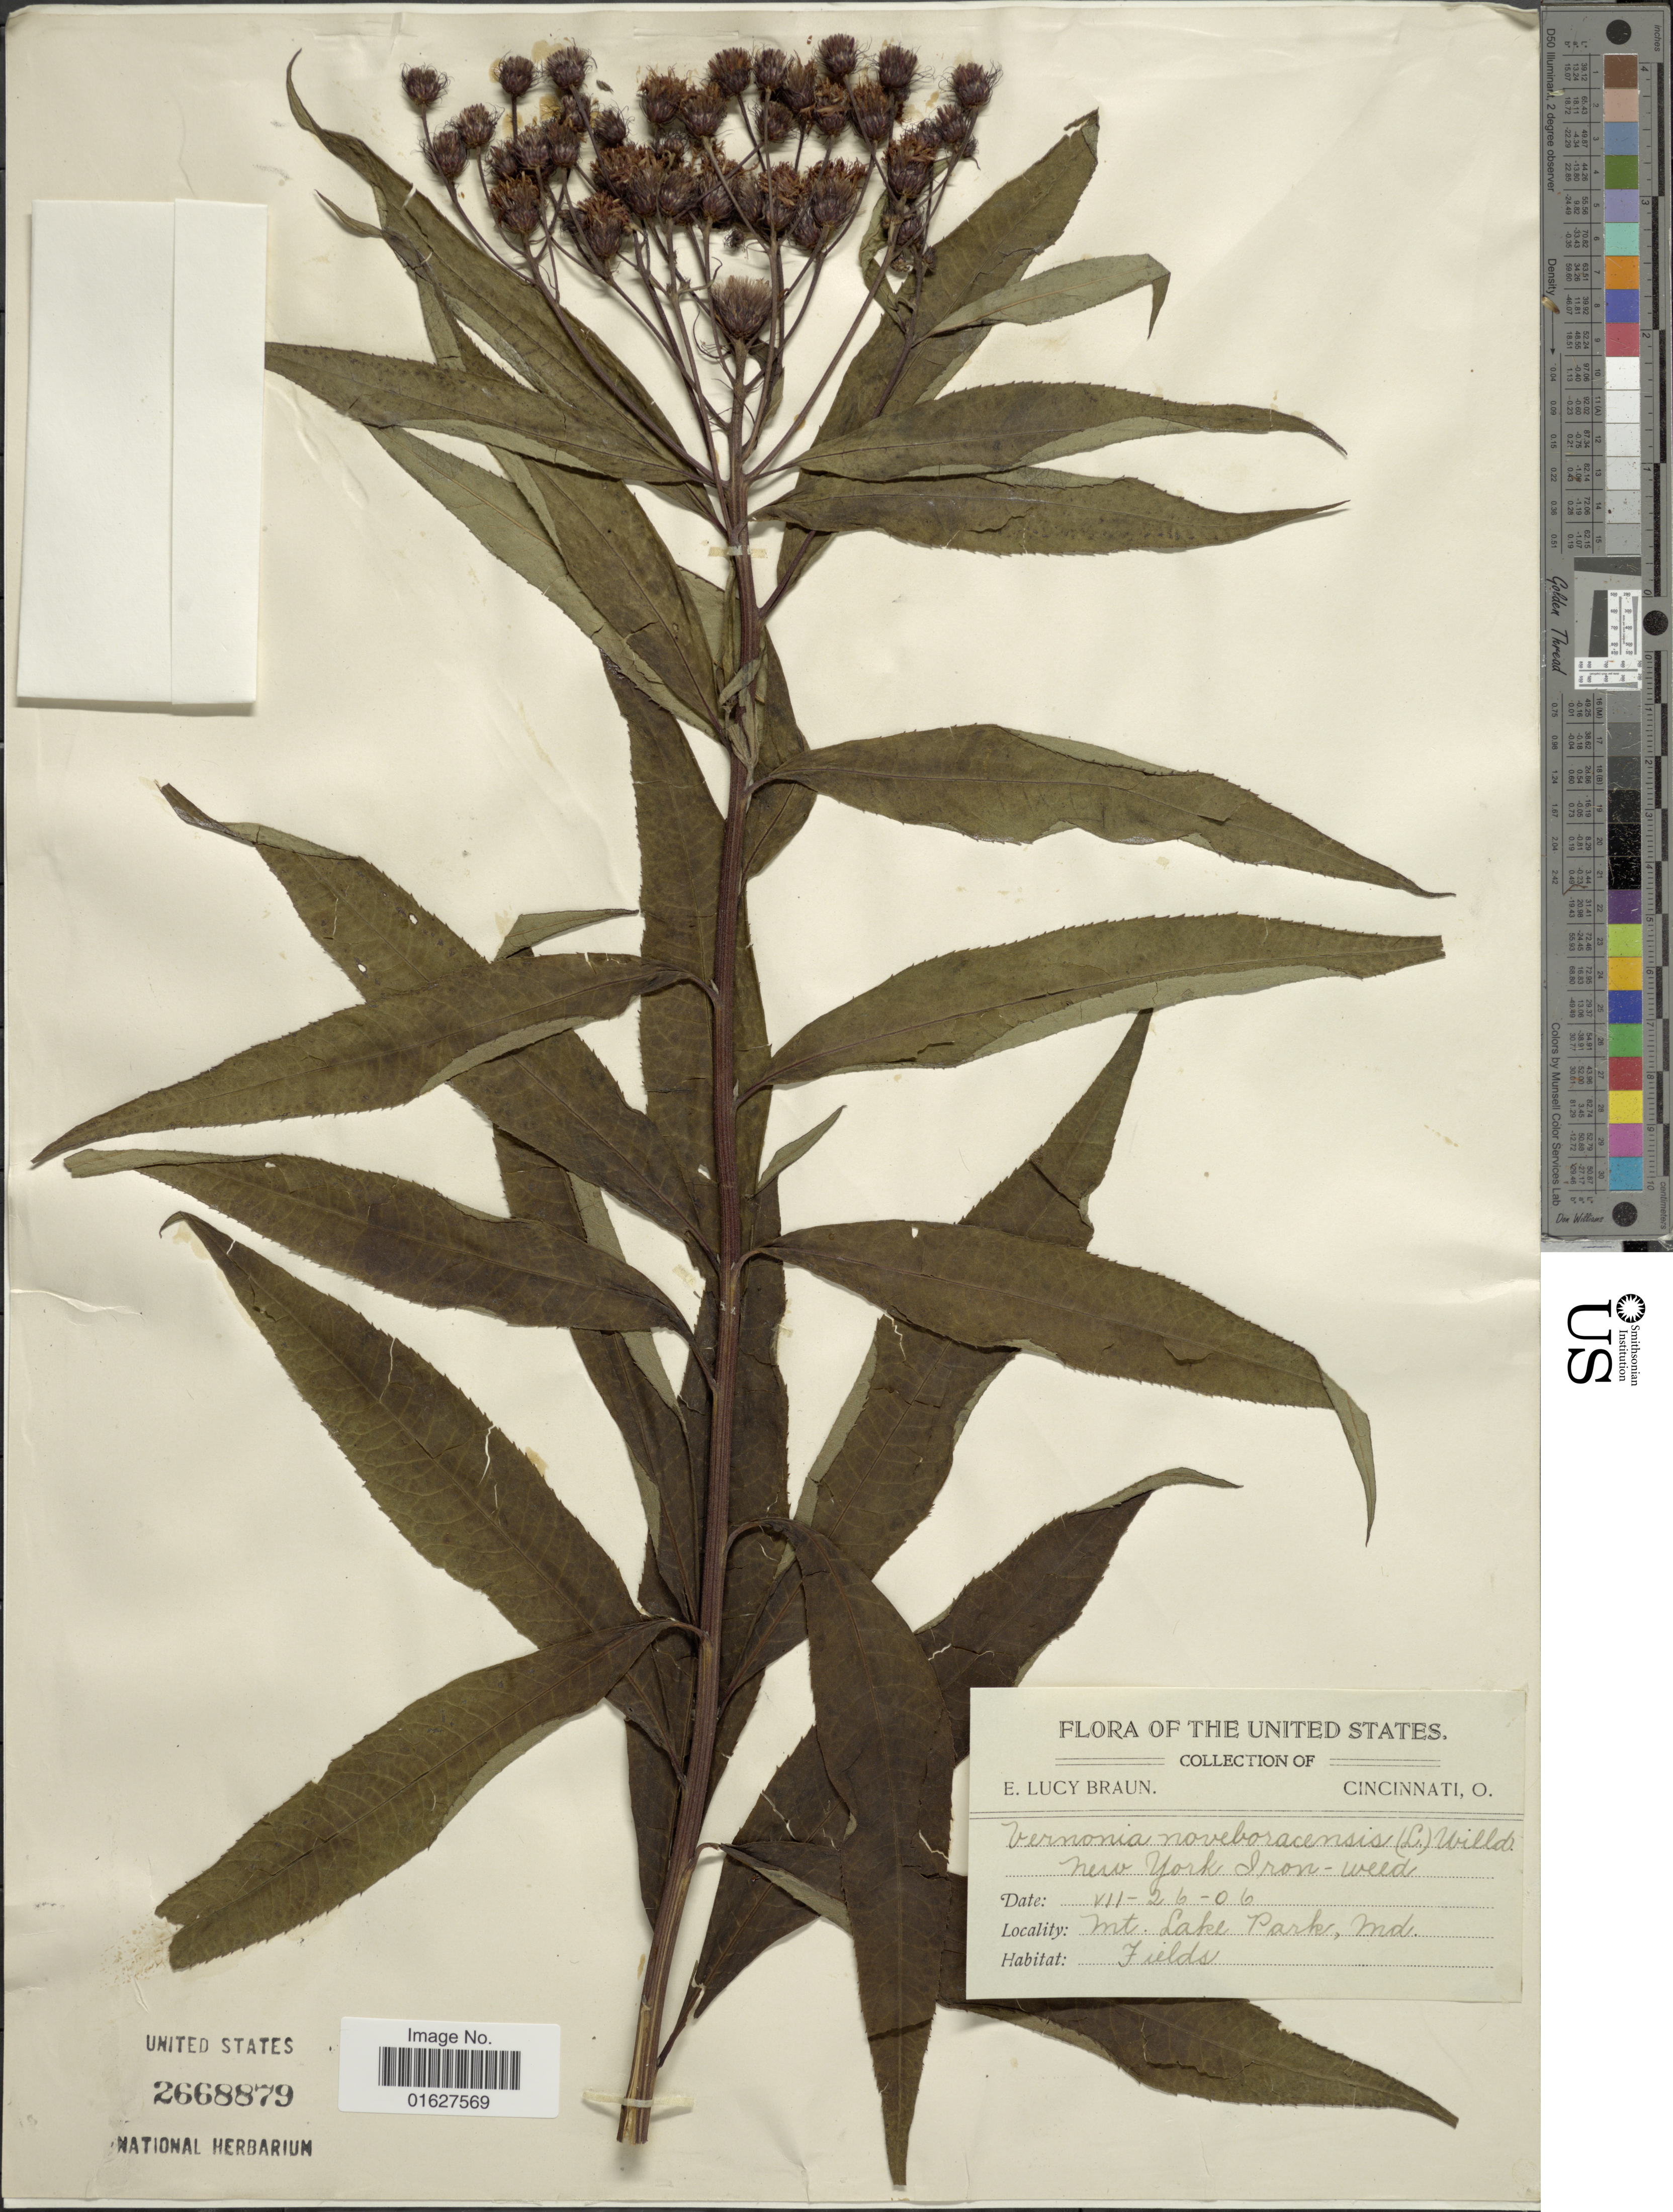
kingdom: Plantae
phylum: Tracheophyta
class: Magnoliopsida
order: Asterales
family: Asteraceae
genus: Vernonia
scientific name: Vernonia noveboracensis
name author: (L.) Michx.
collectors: E. L. Braun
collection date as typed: Transcribed d/m/y: 26/7/6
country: United States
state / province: Maryland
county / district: Garrett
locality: Mt. Lake Park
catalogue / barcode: US 2668879